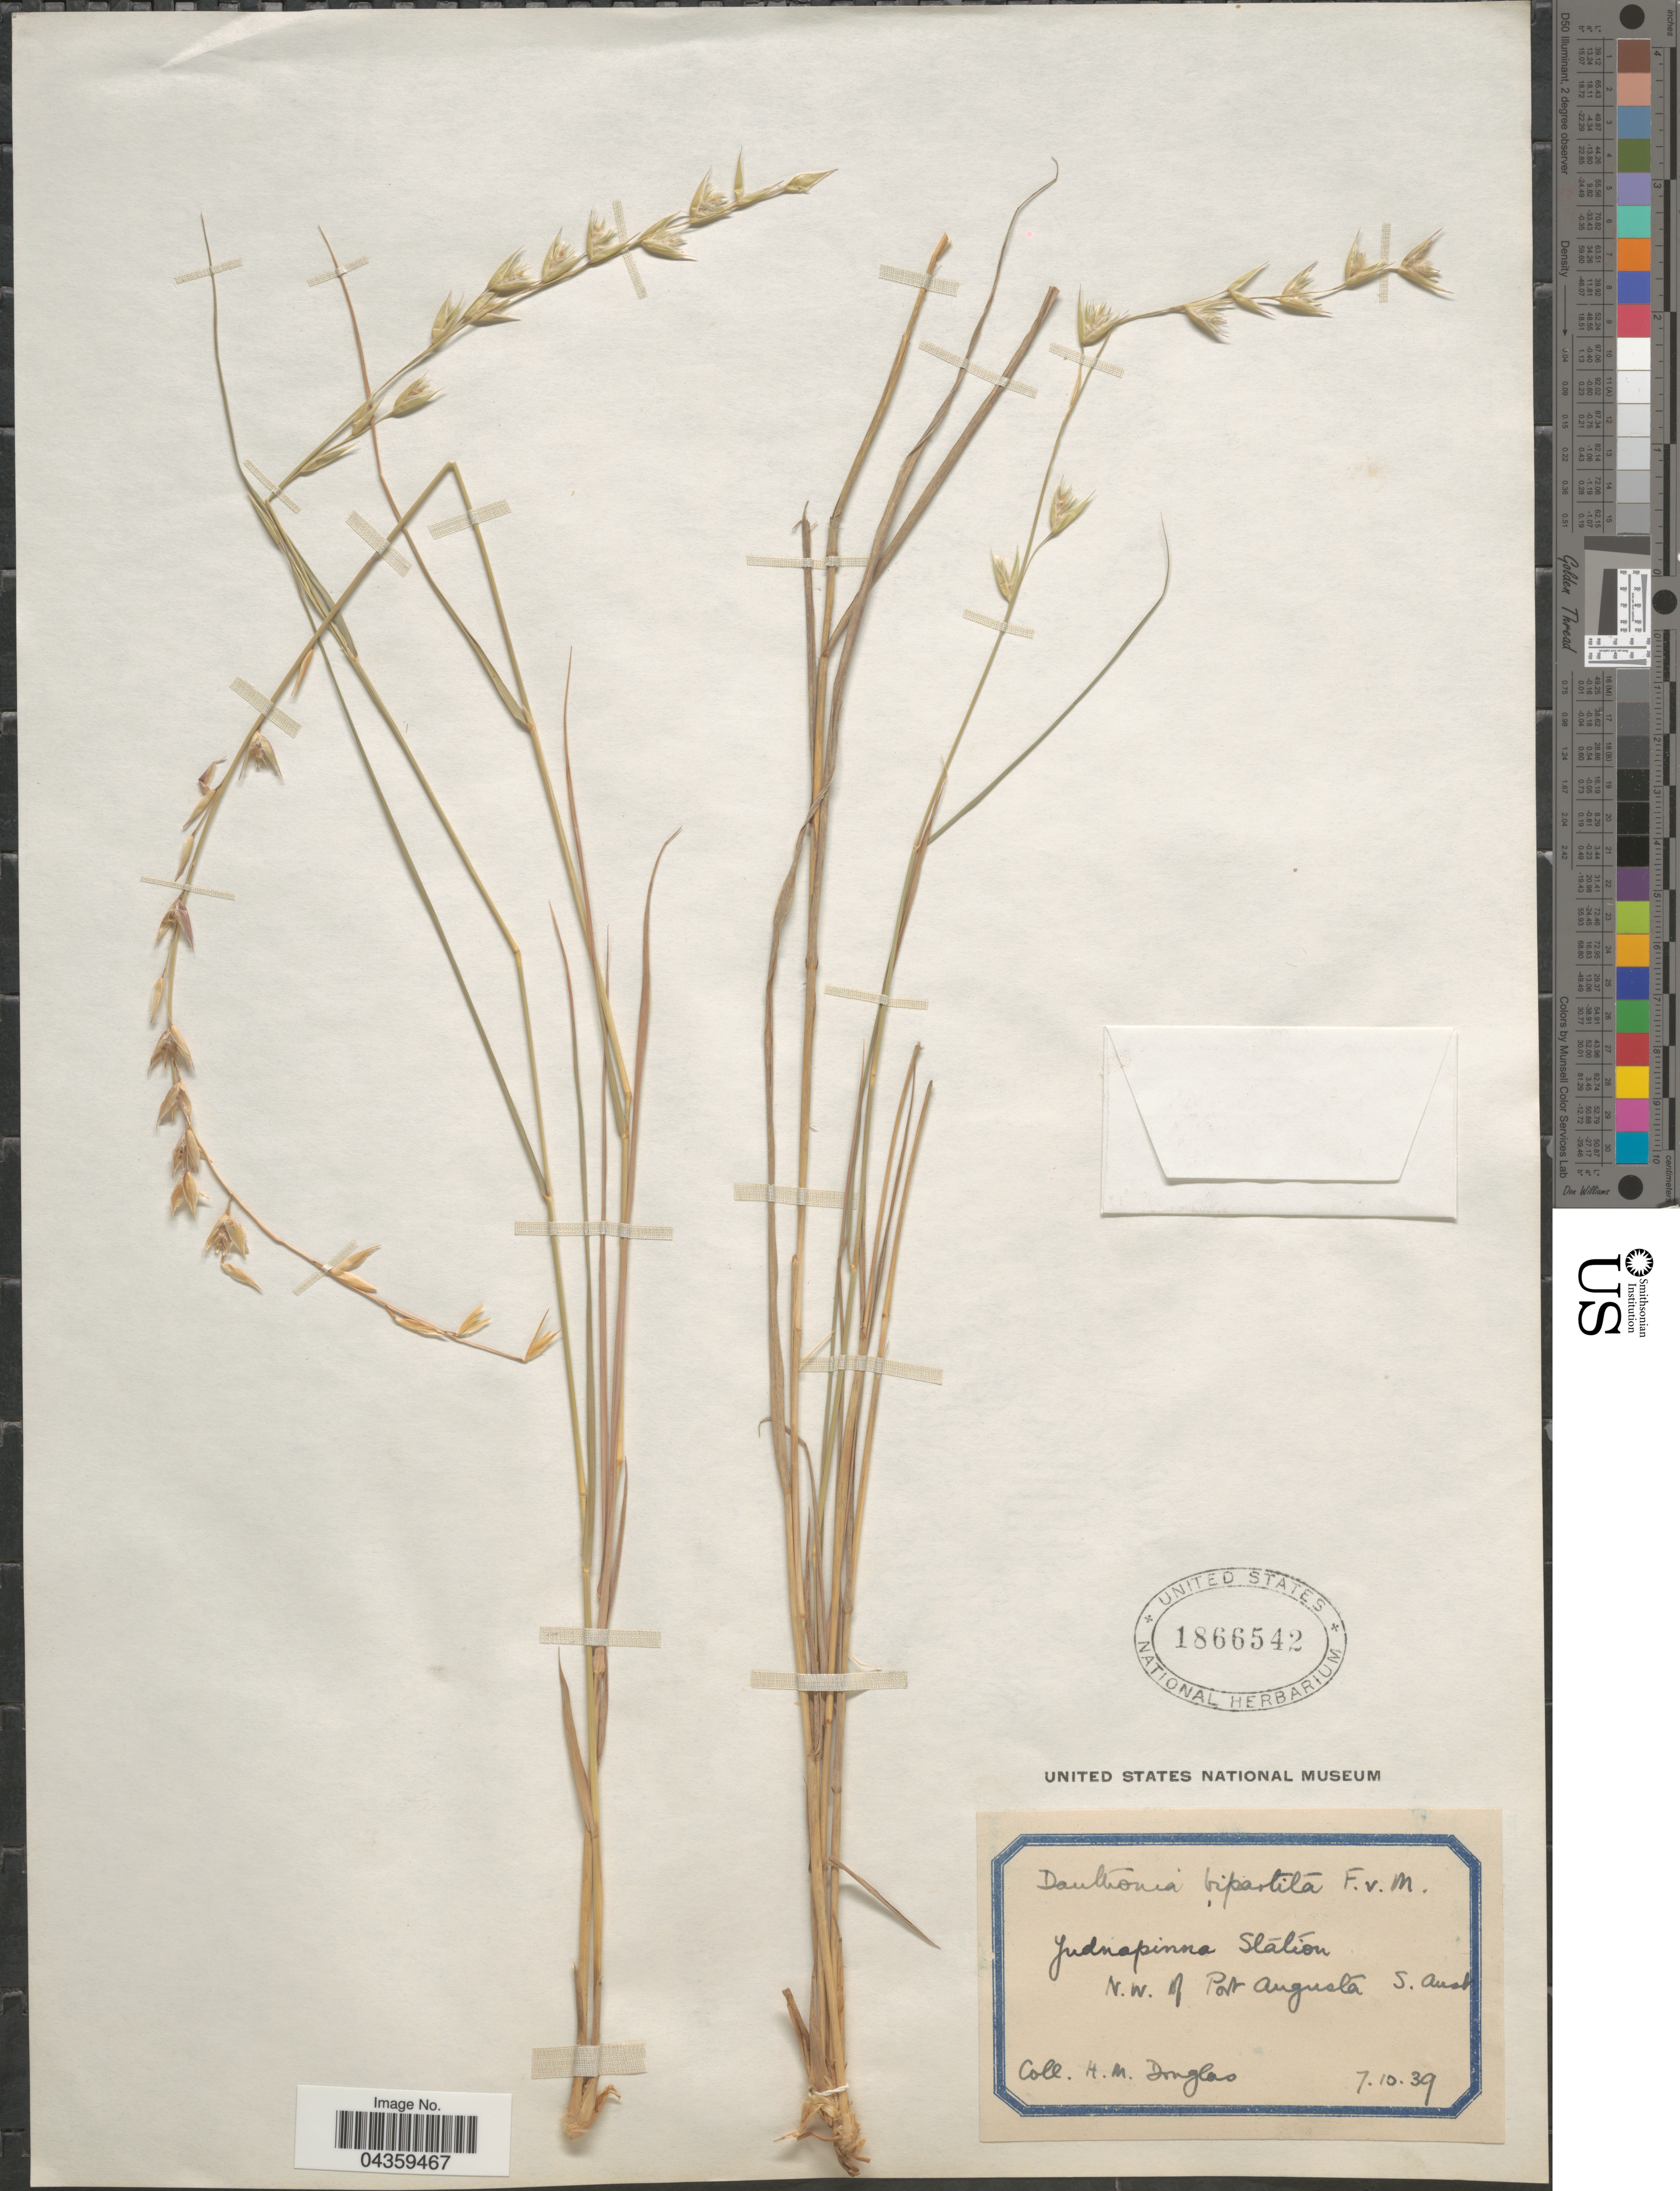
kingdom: Plantae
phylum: Tracheophyta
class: Liliopsida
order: Poales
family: Poaceae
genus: Monachather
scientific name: Monachather paradoxus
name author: Steud.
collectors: H. Douglas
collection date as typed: Transcribed d/m/y: 7/10/39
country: Australia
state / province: South Australia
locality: Judnapinna Station. N.W. of Port Augusta. S. Aust.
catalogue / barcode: US 1866542